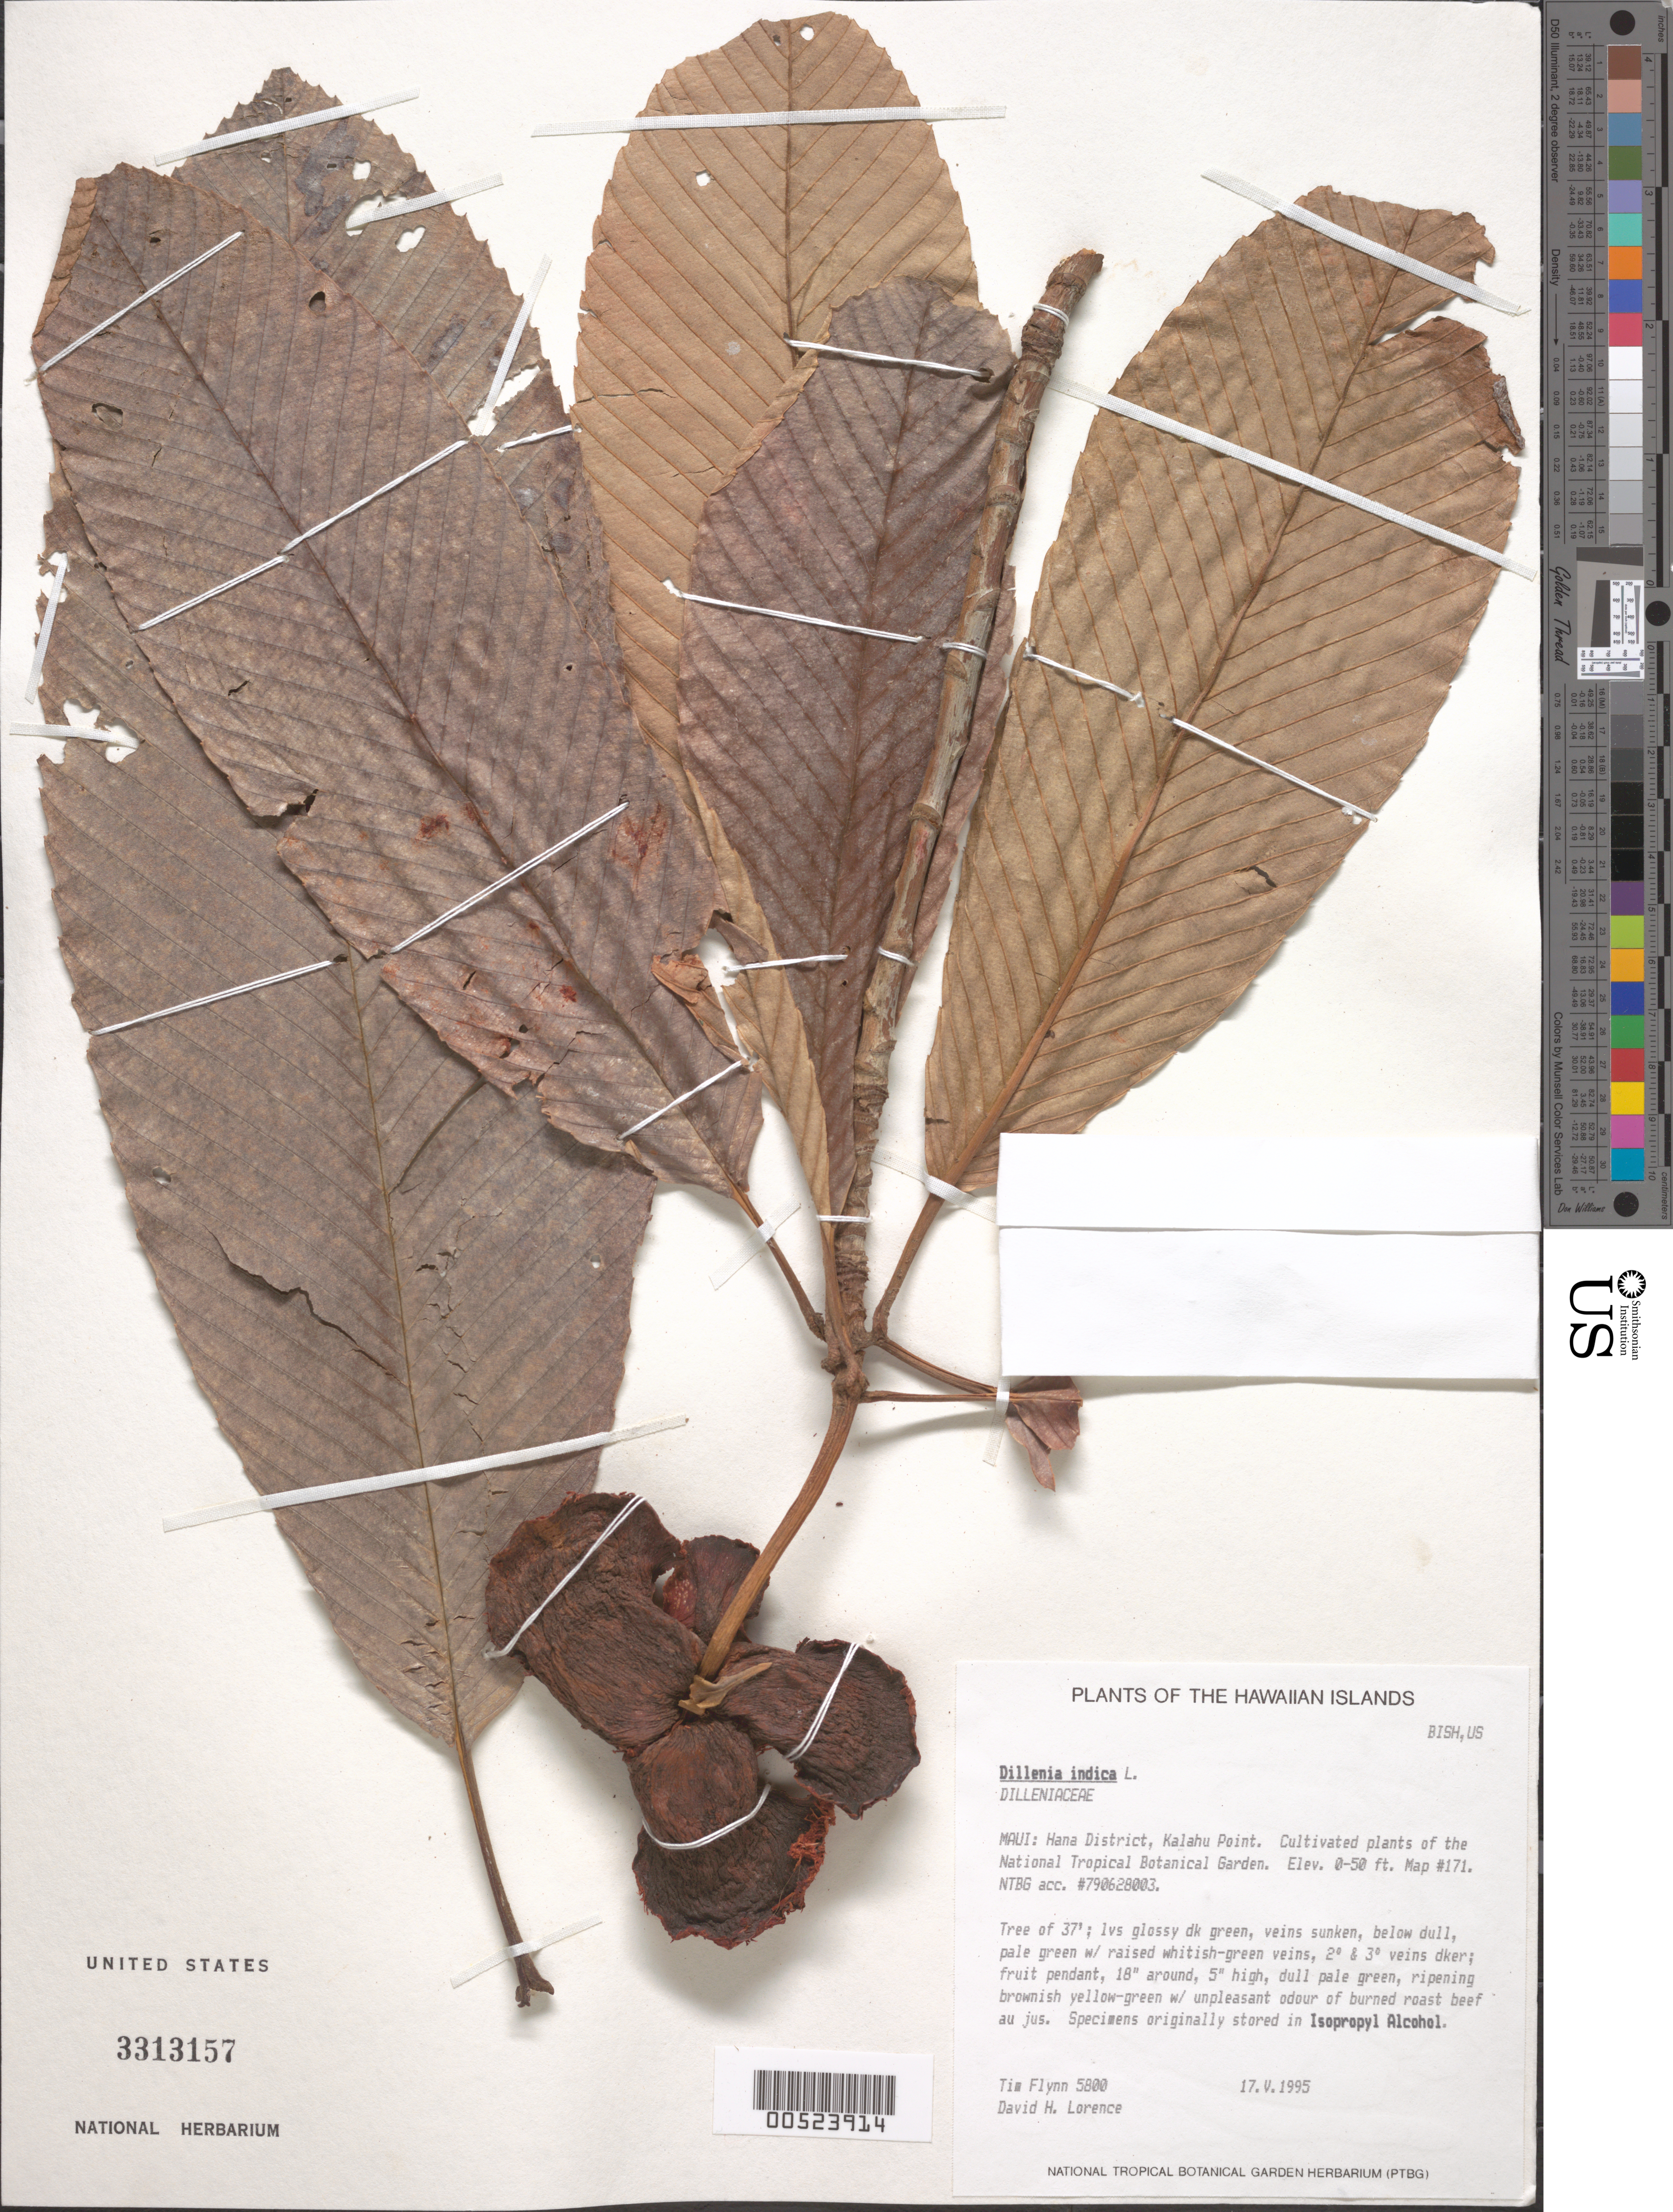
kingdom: Plantae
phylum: Tracheophyta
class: Magnoliopsida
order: Dilleniales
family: Dilleniaceae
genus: Dillenia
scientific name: Dillenia indica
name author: L.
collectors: T. W. Flynn & D. Lorence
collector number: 5800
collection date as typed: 17 May 1995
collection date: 1995-05-17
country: United States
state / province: Hawaii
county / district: Maui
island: Maui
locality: Hana Dist, Kalahu Point, National Tropical Botanical Garden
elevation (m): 0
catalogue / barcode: US 3313157